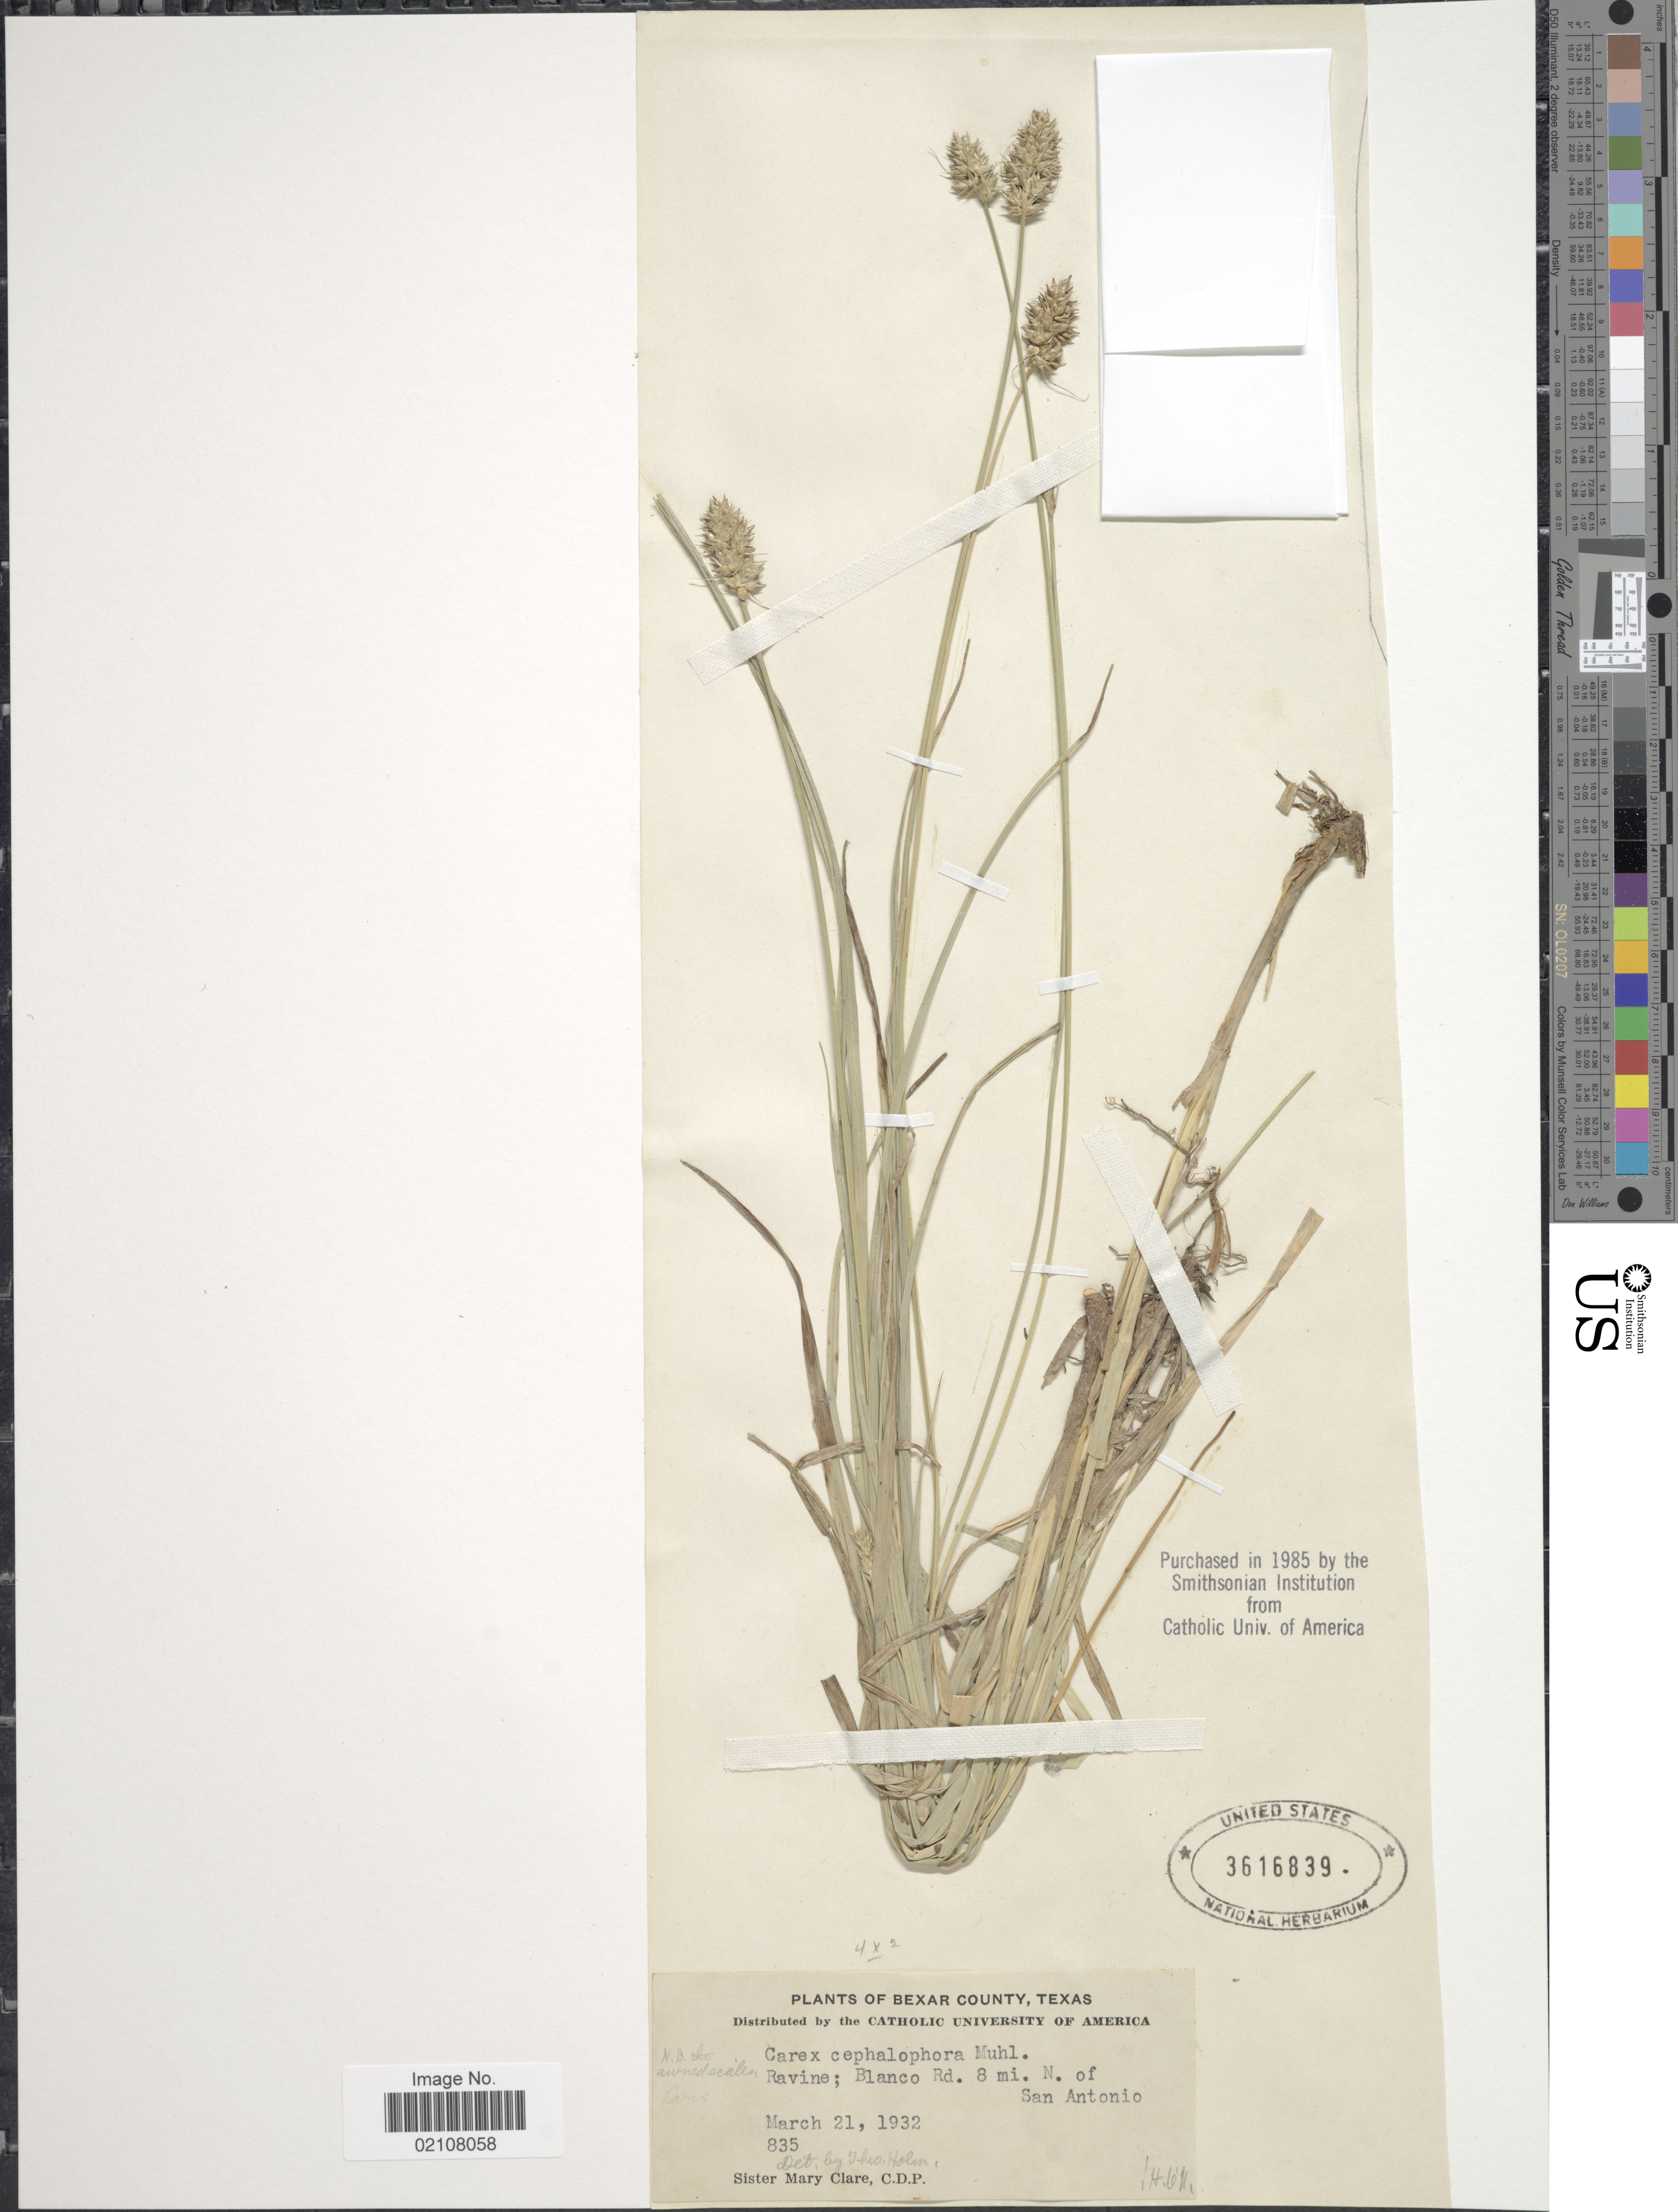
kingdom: Plantae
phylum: Tracheophyta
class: Liliopsida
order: Poales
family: Cyperaceae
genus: Carex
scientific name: Carex cephalophora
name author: Muhl. ex Willd.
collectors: M. Clare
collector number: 835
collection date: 1932-03-21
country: United States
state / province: Texas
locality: Bexar County, Ravine; Blanco Rd. 8 mi. N. of San Antonio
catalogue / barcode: US 3616839